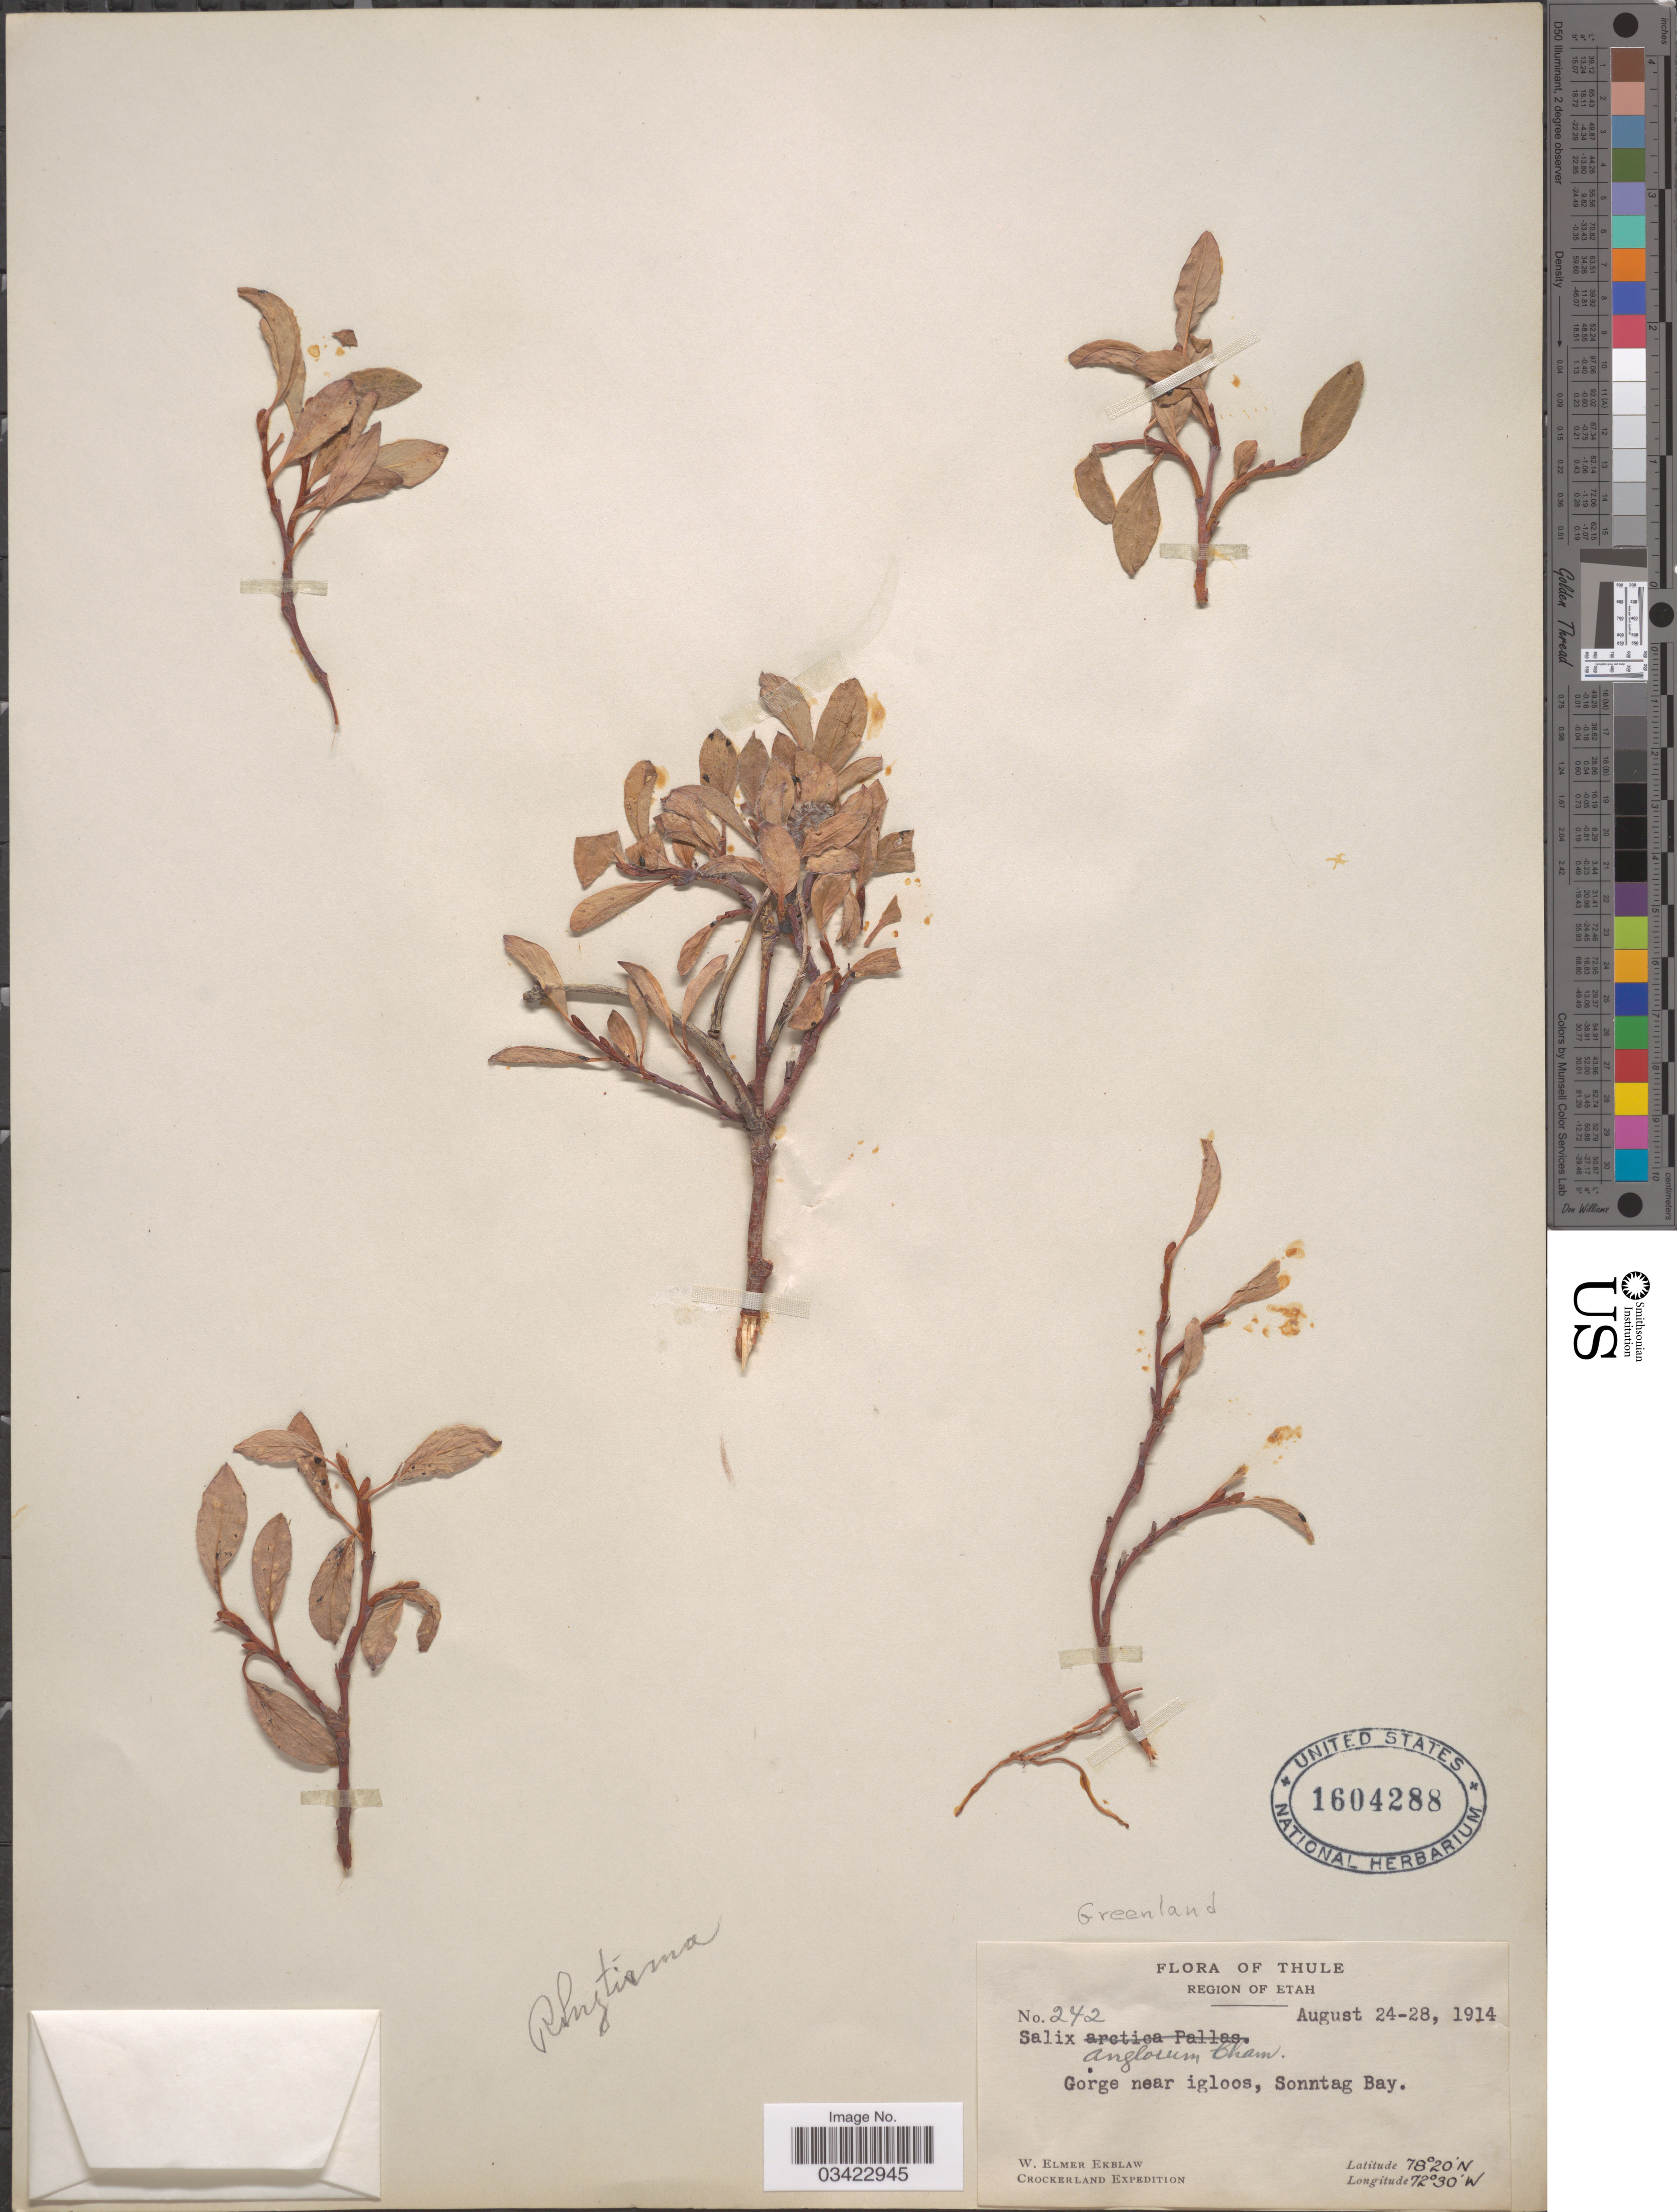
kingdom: Plantae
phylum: Tracheophyta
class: Magnoliopsida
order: Malpighiales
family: Salicaceae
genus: Salix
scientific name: Salix anglorum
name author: Cham.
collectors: W. Ekblaw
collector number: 242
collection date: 1914-08-24/1914-08-28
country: Greenland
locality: Thule. Region of Etah. Gorge near igloos, Sonntag Bay. Crockerland.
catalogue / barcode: US 1604288